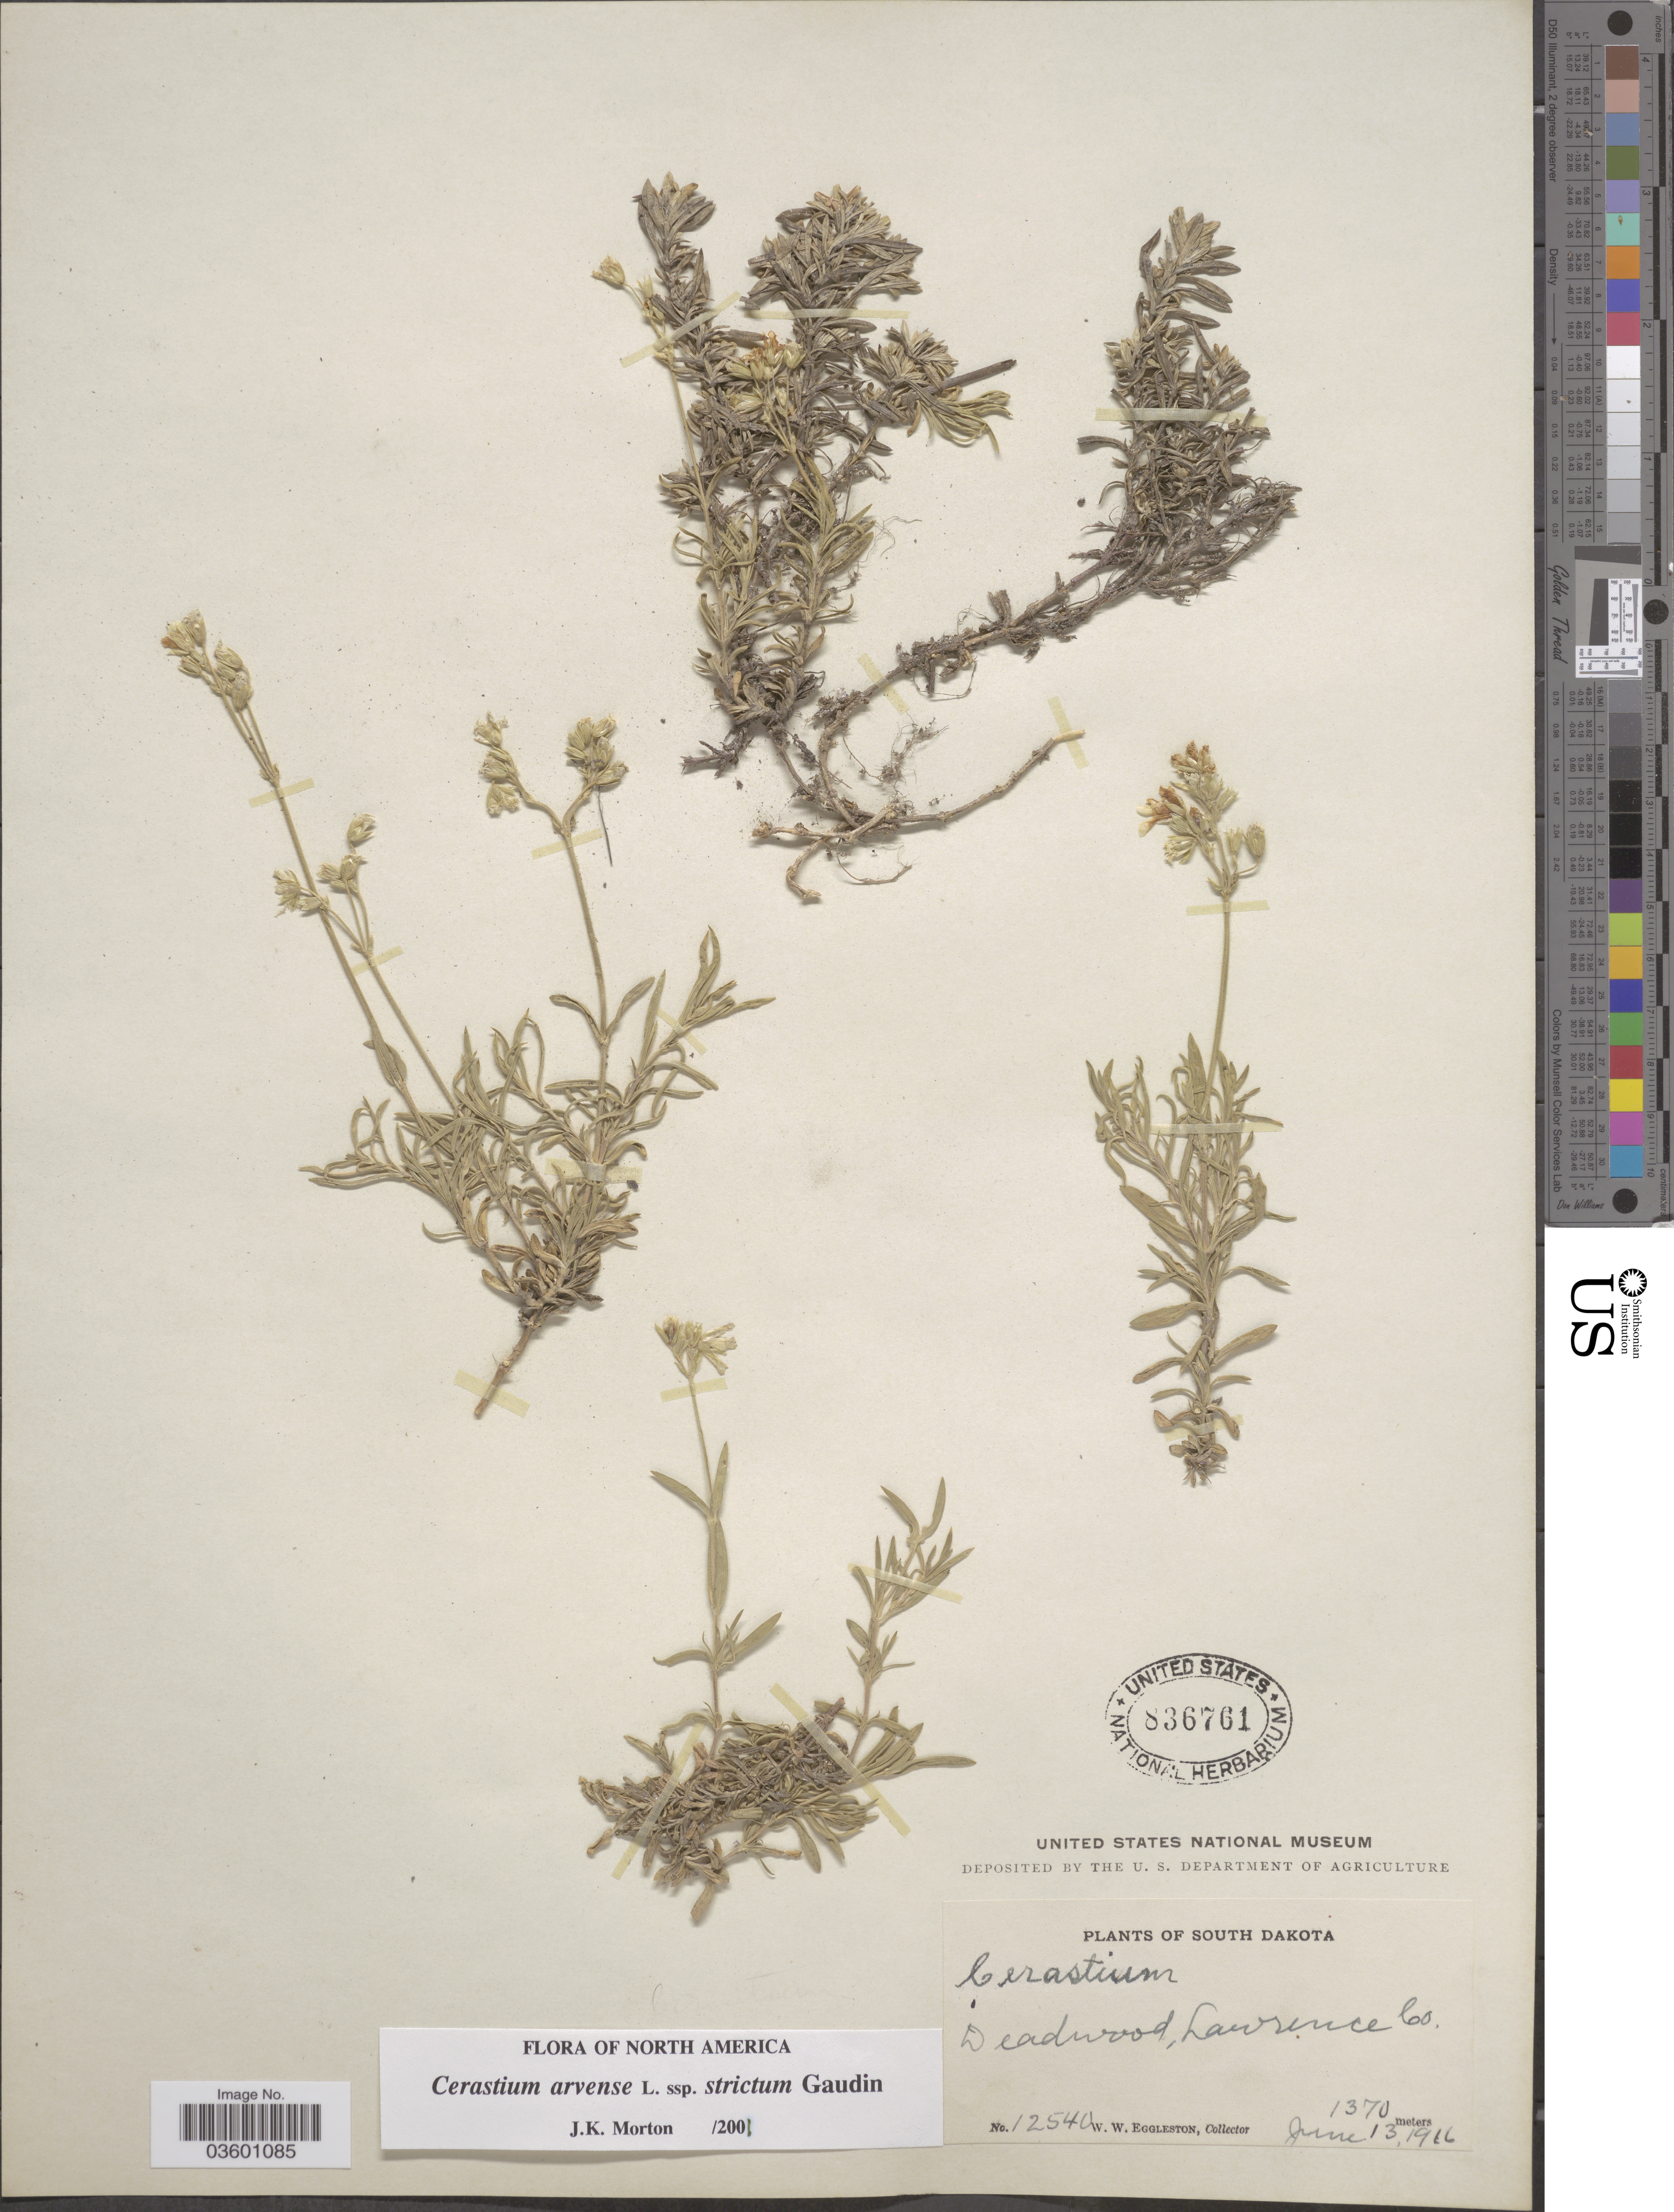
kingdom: Plantae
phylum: Tracheophyta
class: Magnoliopsida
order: Caryophyllales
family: Caryophyllaceae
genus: Cerastium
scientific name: Cerastium arvense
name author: L.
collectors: W. W. Eggleston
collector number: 12540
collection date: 1916-06-13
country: United States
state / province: South Dakota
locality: Deadwood, Lawrence Co.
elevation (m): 1370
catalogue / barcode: US 836761